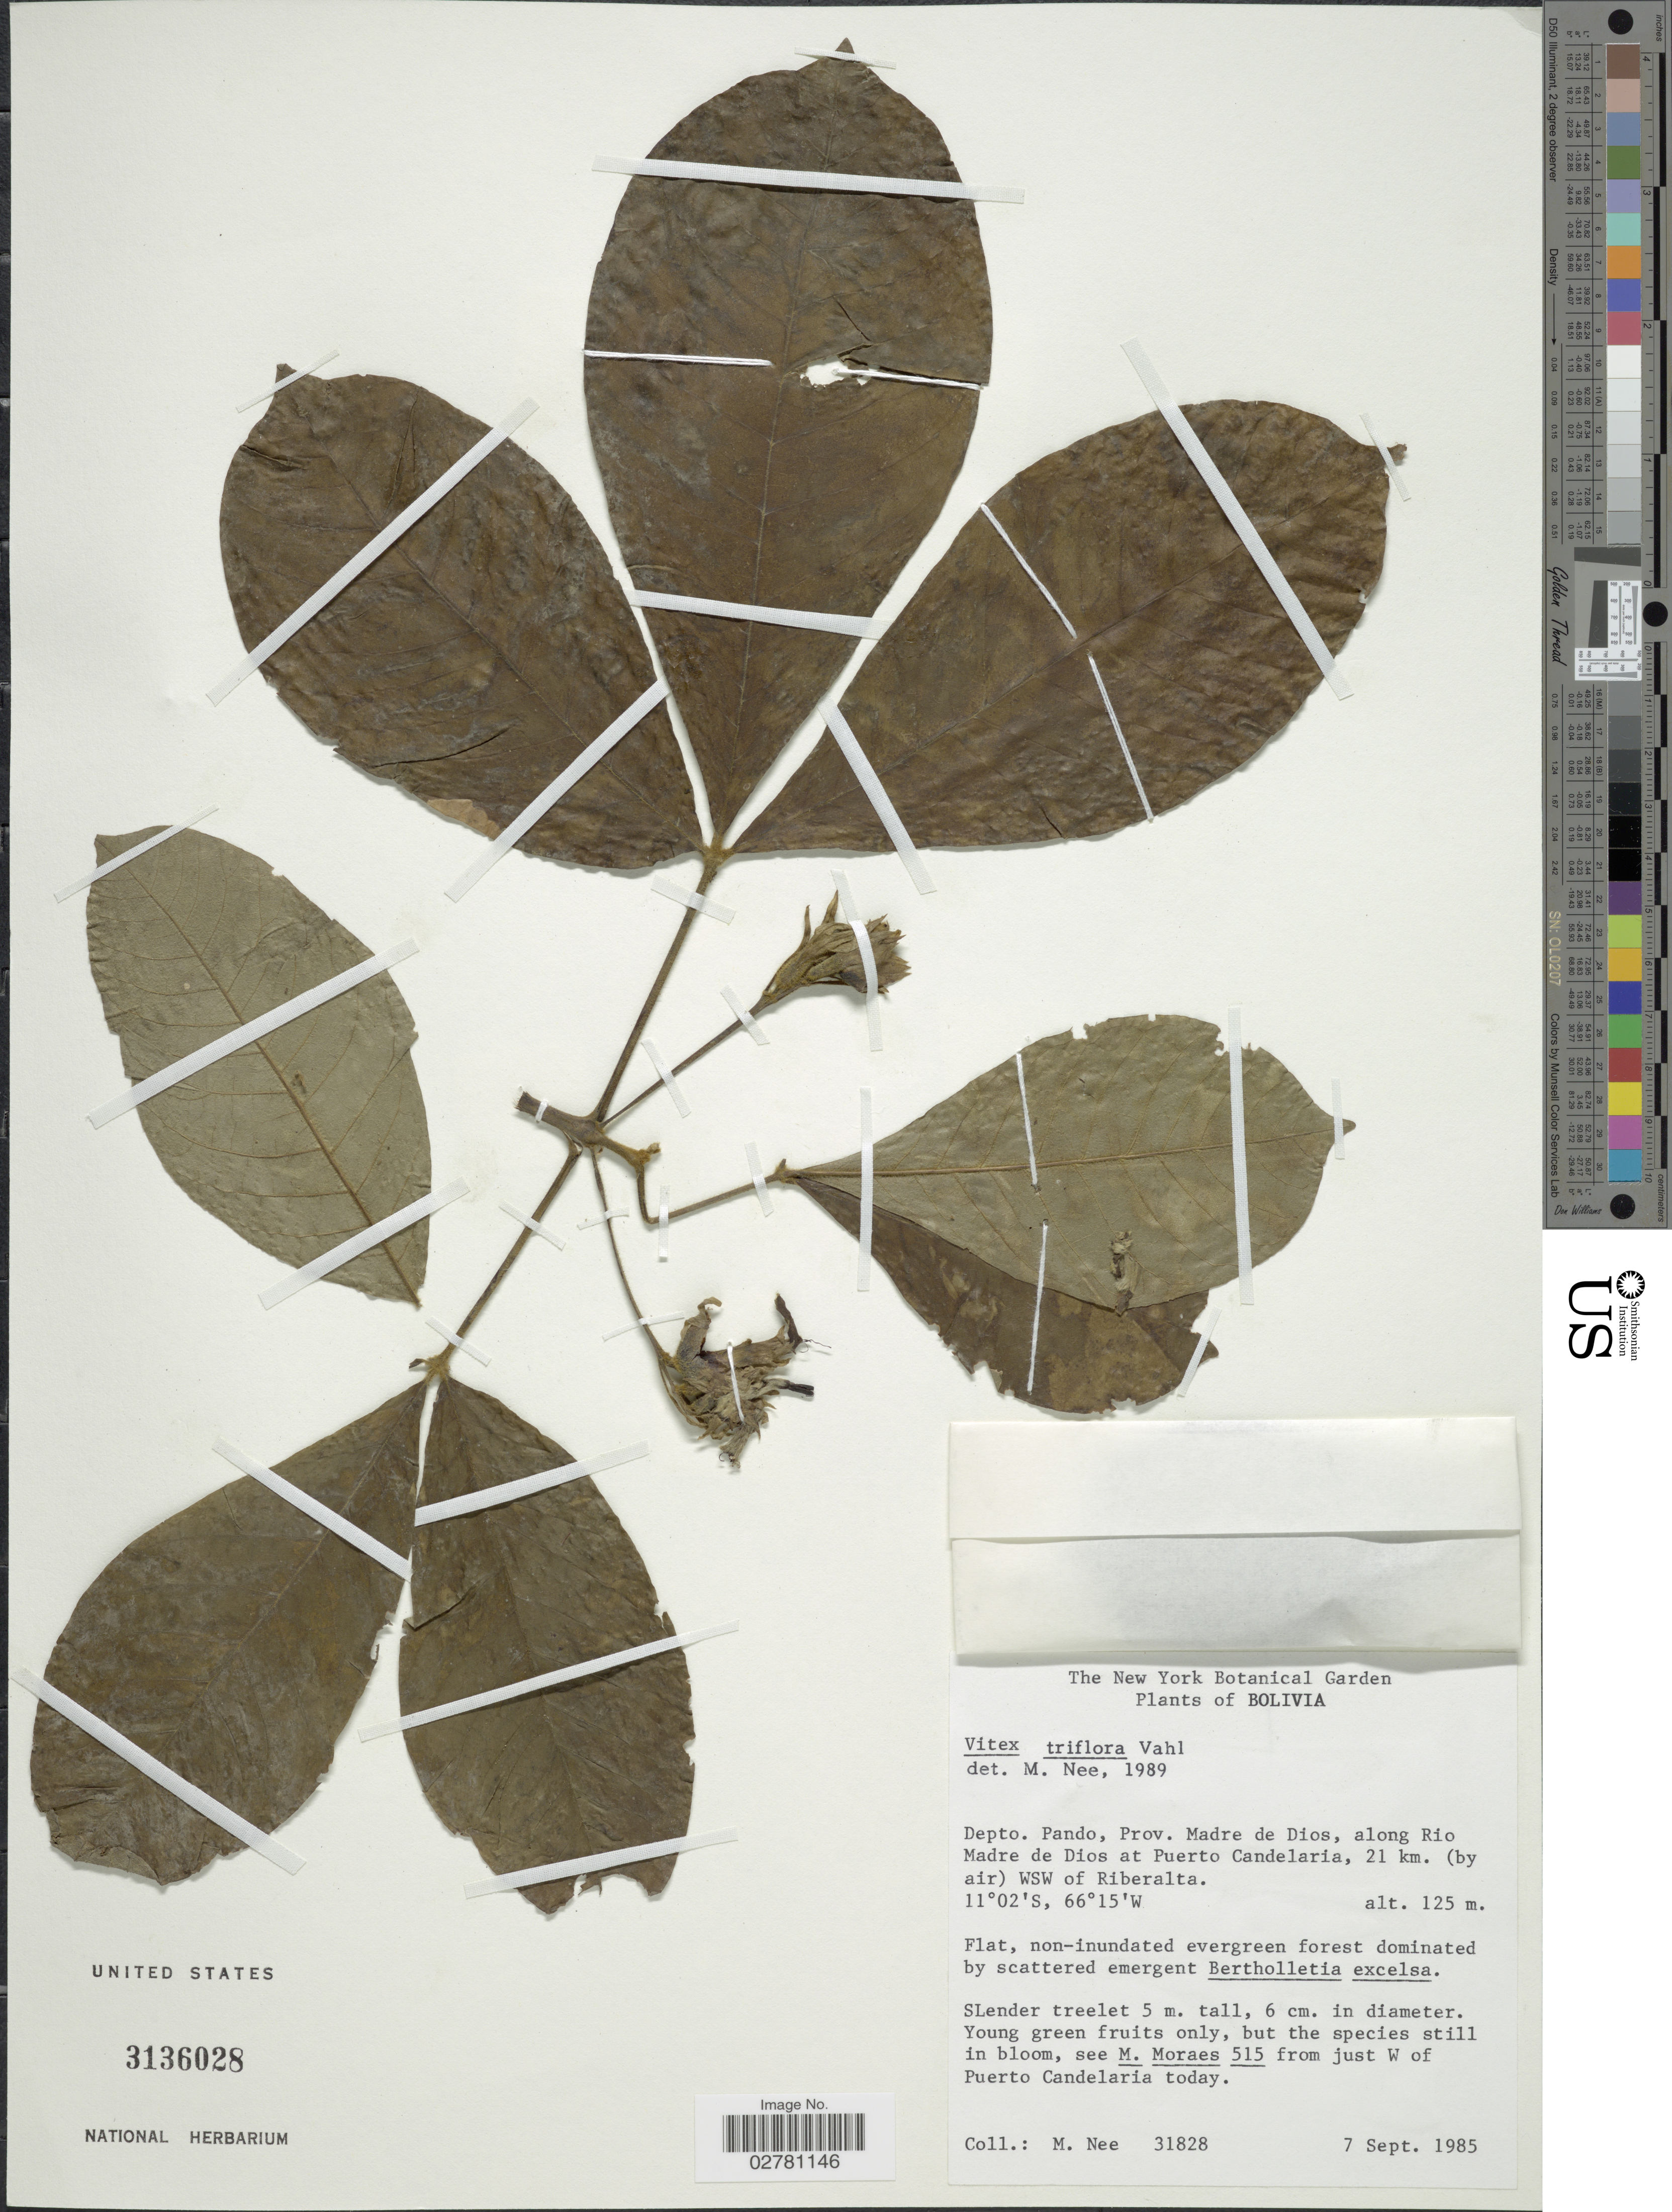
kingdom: Plantae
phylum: Tracheophyta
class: Magnoliopsida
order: Lamiales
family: Lamiaceae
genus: Vitex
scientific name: Vitex triflora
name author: Vahl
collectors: M. Nee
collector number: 31828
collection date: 1985-09-07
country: Bolivia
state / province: Pando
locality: Depto. Pando, Prov. Madre de Dios, along Rio Madre de Dios at Puerto Candelaria, 21 km. (by air) WSW of Riberalta.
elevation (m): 125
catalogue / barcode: US 3136028